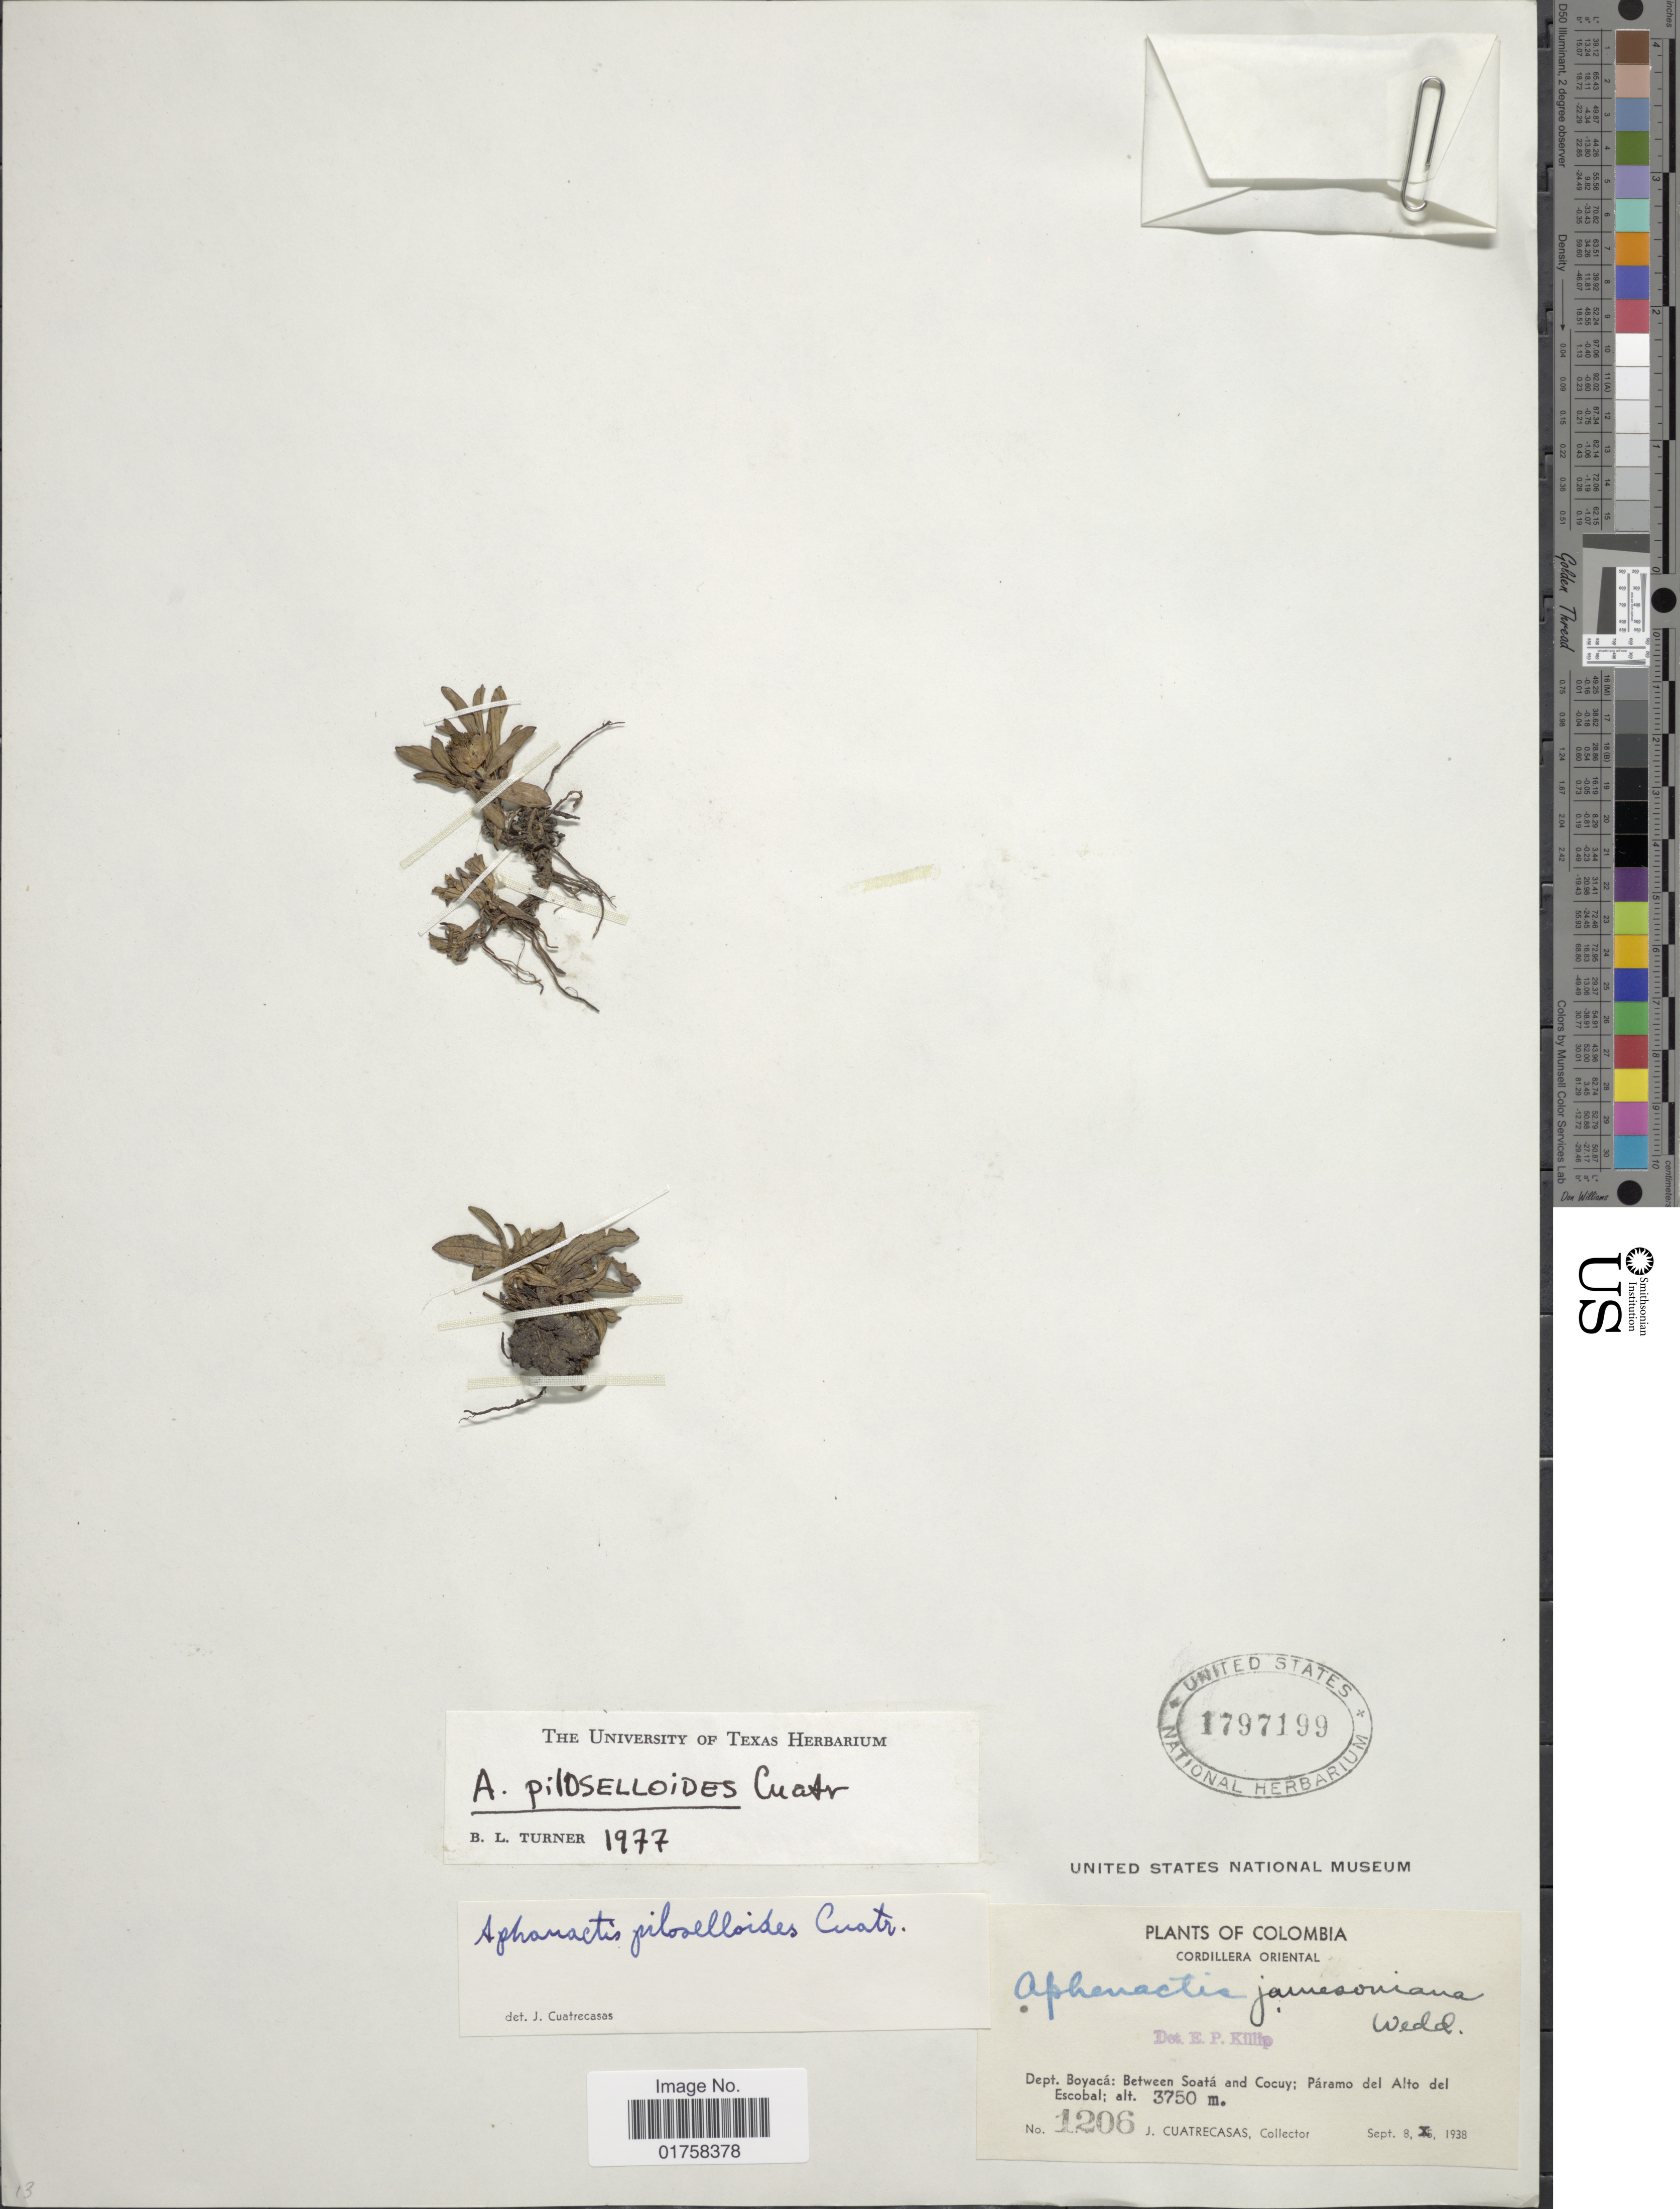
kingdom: Plantae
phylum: Tracheophyta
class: Magnoliopsida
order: Asterales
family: Asteraceae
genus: Aphanactis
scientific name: Aphanactis piloselloides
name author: Cuatrec.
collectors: J. Cuatrecasas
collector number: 1206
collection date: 1938-09-08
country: Colombia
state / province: Boyacá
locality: Colombia. Cordileera Oriental. Dept. Boyacá: Between Soata and Cocuy; Paramo del Alto del Escobal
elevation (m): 3750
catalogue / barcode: US 1797199